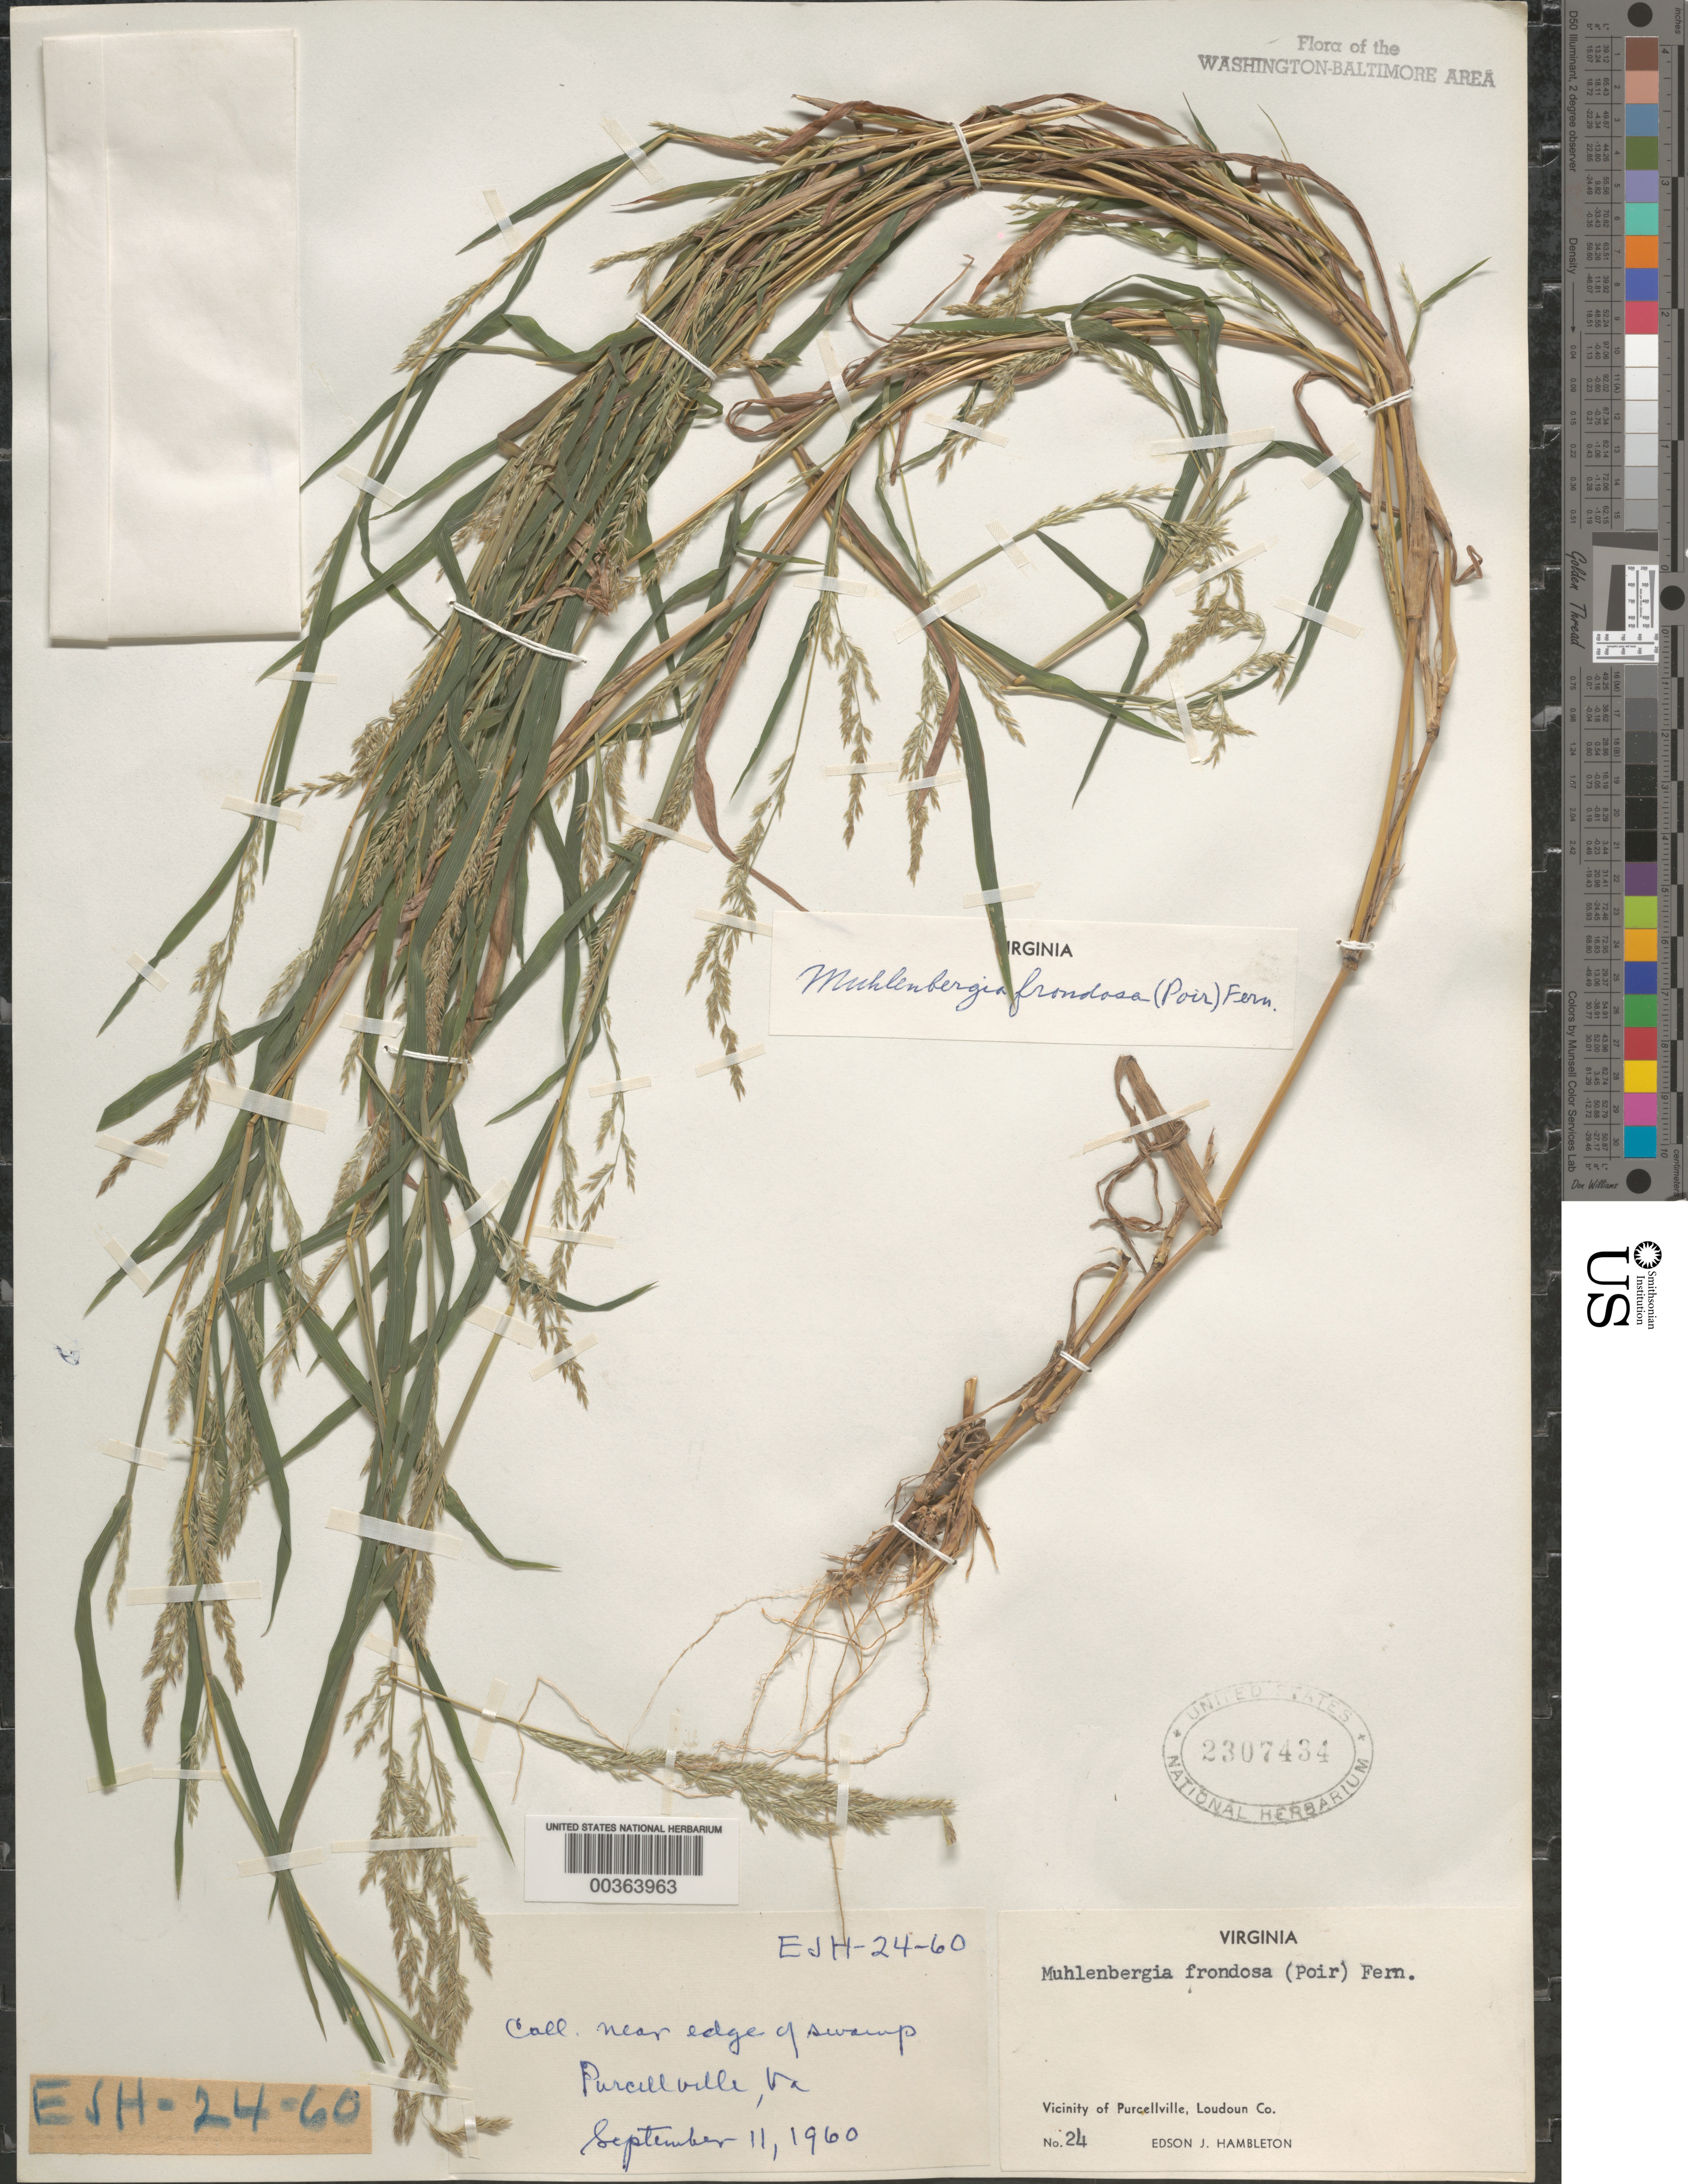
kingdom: Plantae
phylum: Tracheophyta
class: Liliopsida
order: Poales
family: Poaceae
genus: Muhlenbergia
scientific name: Muhlenbergia frondosa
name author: (Poir.) Fernald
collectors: E. Hambleton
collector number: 24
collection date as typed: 11 Sep 1960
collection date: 1960-09-11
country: United States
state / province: Virginia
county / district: Loudoun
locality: Purcellville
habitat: Near edge of swamp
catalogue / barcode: US 2307434